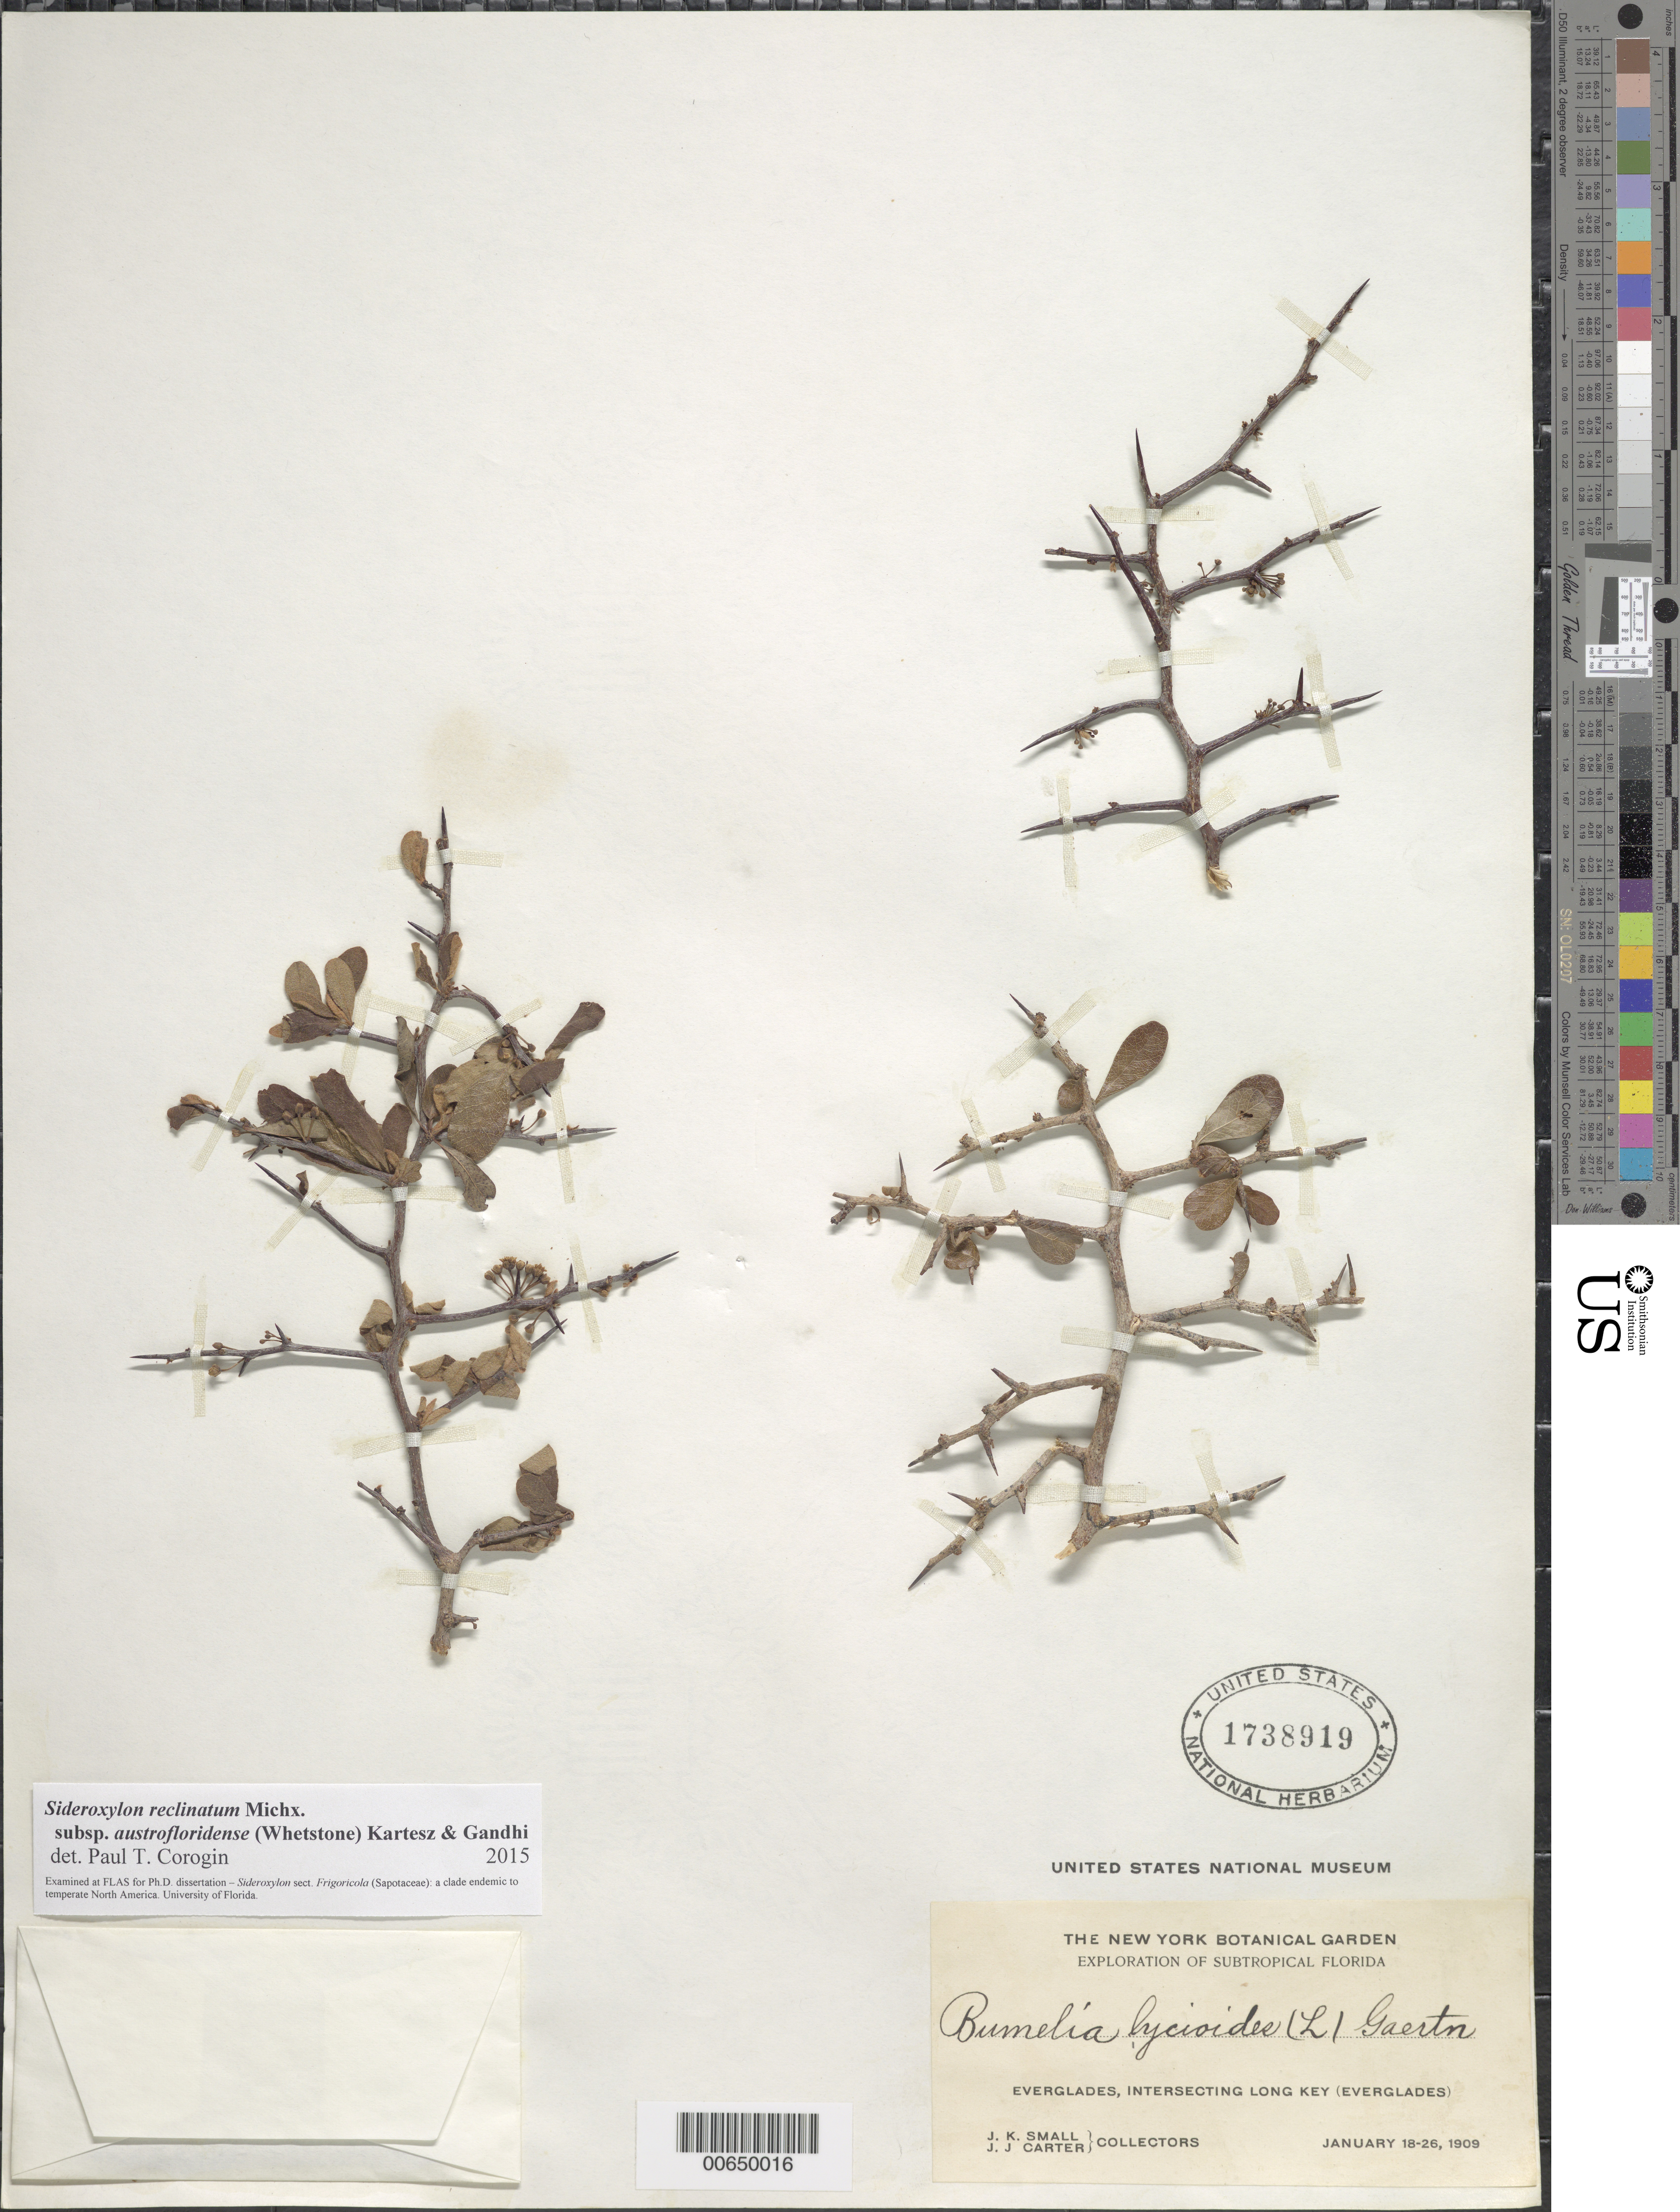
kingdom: Plantae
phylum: Tracheophyta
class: Magnoliopsida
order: Ericales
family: Sapotaceae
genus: Sideroxylon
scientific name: Sideroxylon reclinatum subsp. austrofloridense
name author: (Whetstone) Kartesz & Gandhi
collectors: J. K. Small & J. J. Carter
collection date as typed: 18 Jan 1909 to 26 Jan 1909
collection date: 1909-01-18/1909-01-26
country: United States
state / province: Florida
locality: Everglades, intersecting Long Key.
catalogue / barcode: US 1738919